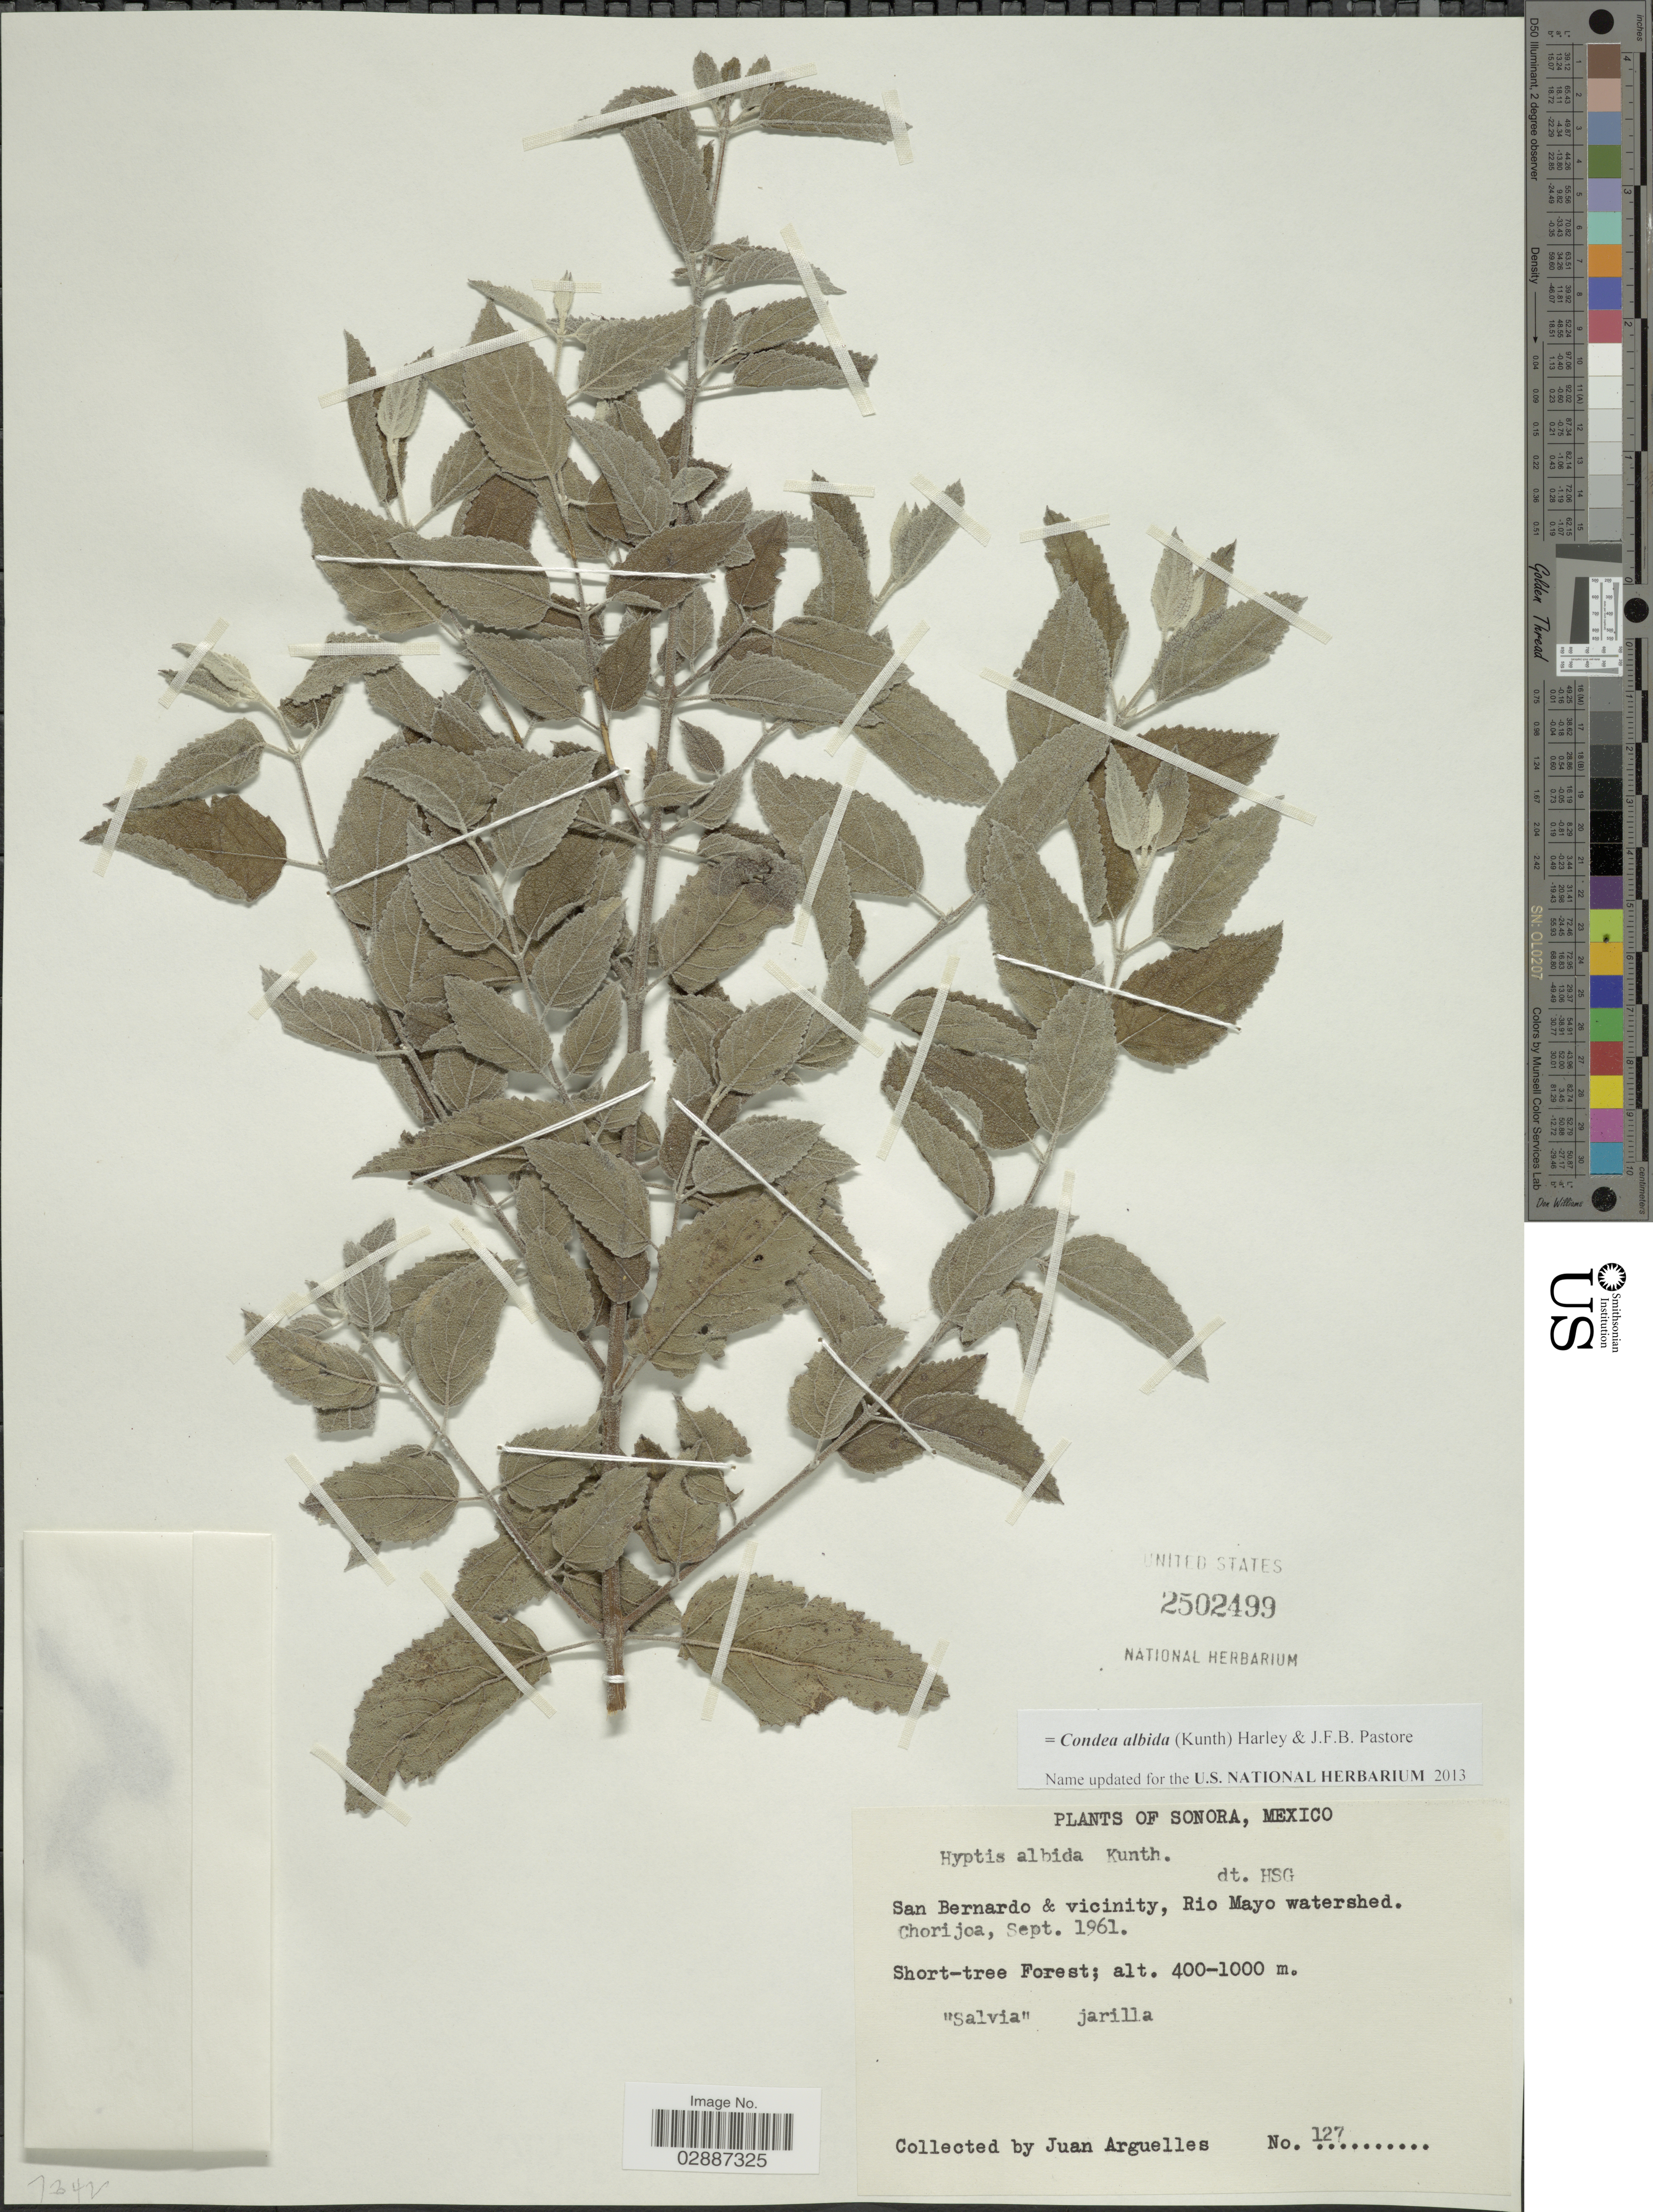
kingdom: Plantae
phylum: Tracheophyta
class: Magnoliopsida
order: Lamiales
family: Lamiaceae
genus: Condea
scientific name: Condea albida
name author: (Kunth) Harley & J.F.B. Pastore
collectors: J. Arguelles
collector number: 127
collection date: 1961-09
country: Mexico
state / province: Sonora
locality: San Bernardo & vicinity, Rio Mayo watershed. Chorijoa.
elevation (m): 400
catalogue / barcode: US 2502499